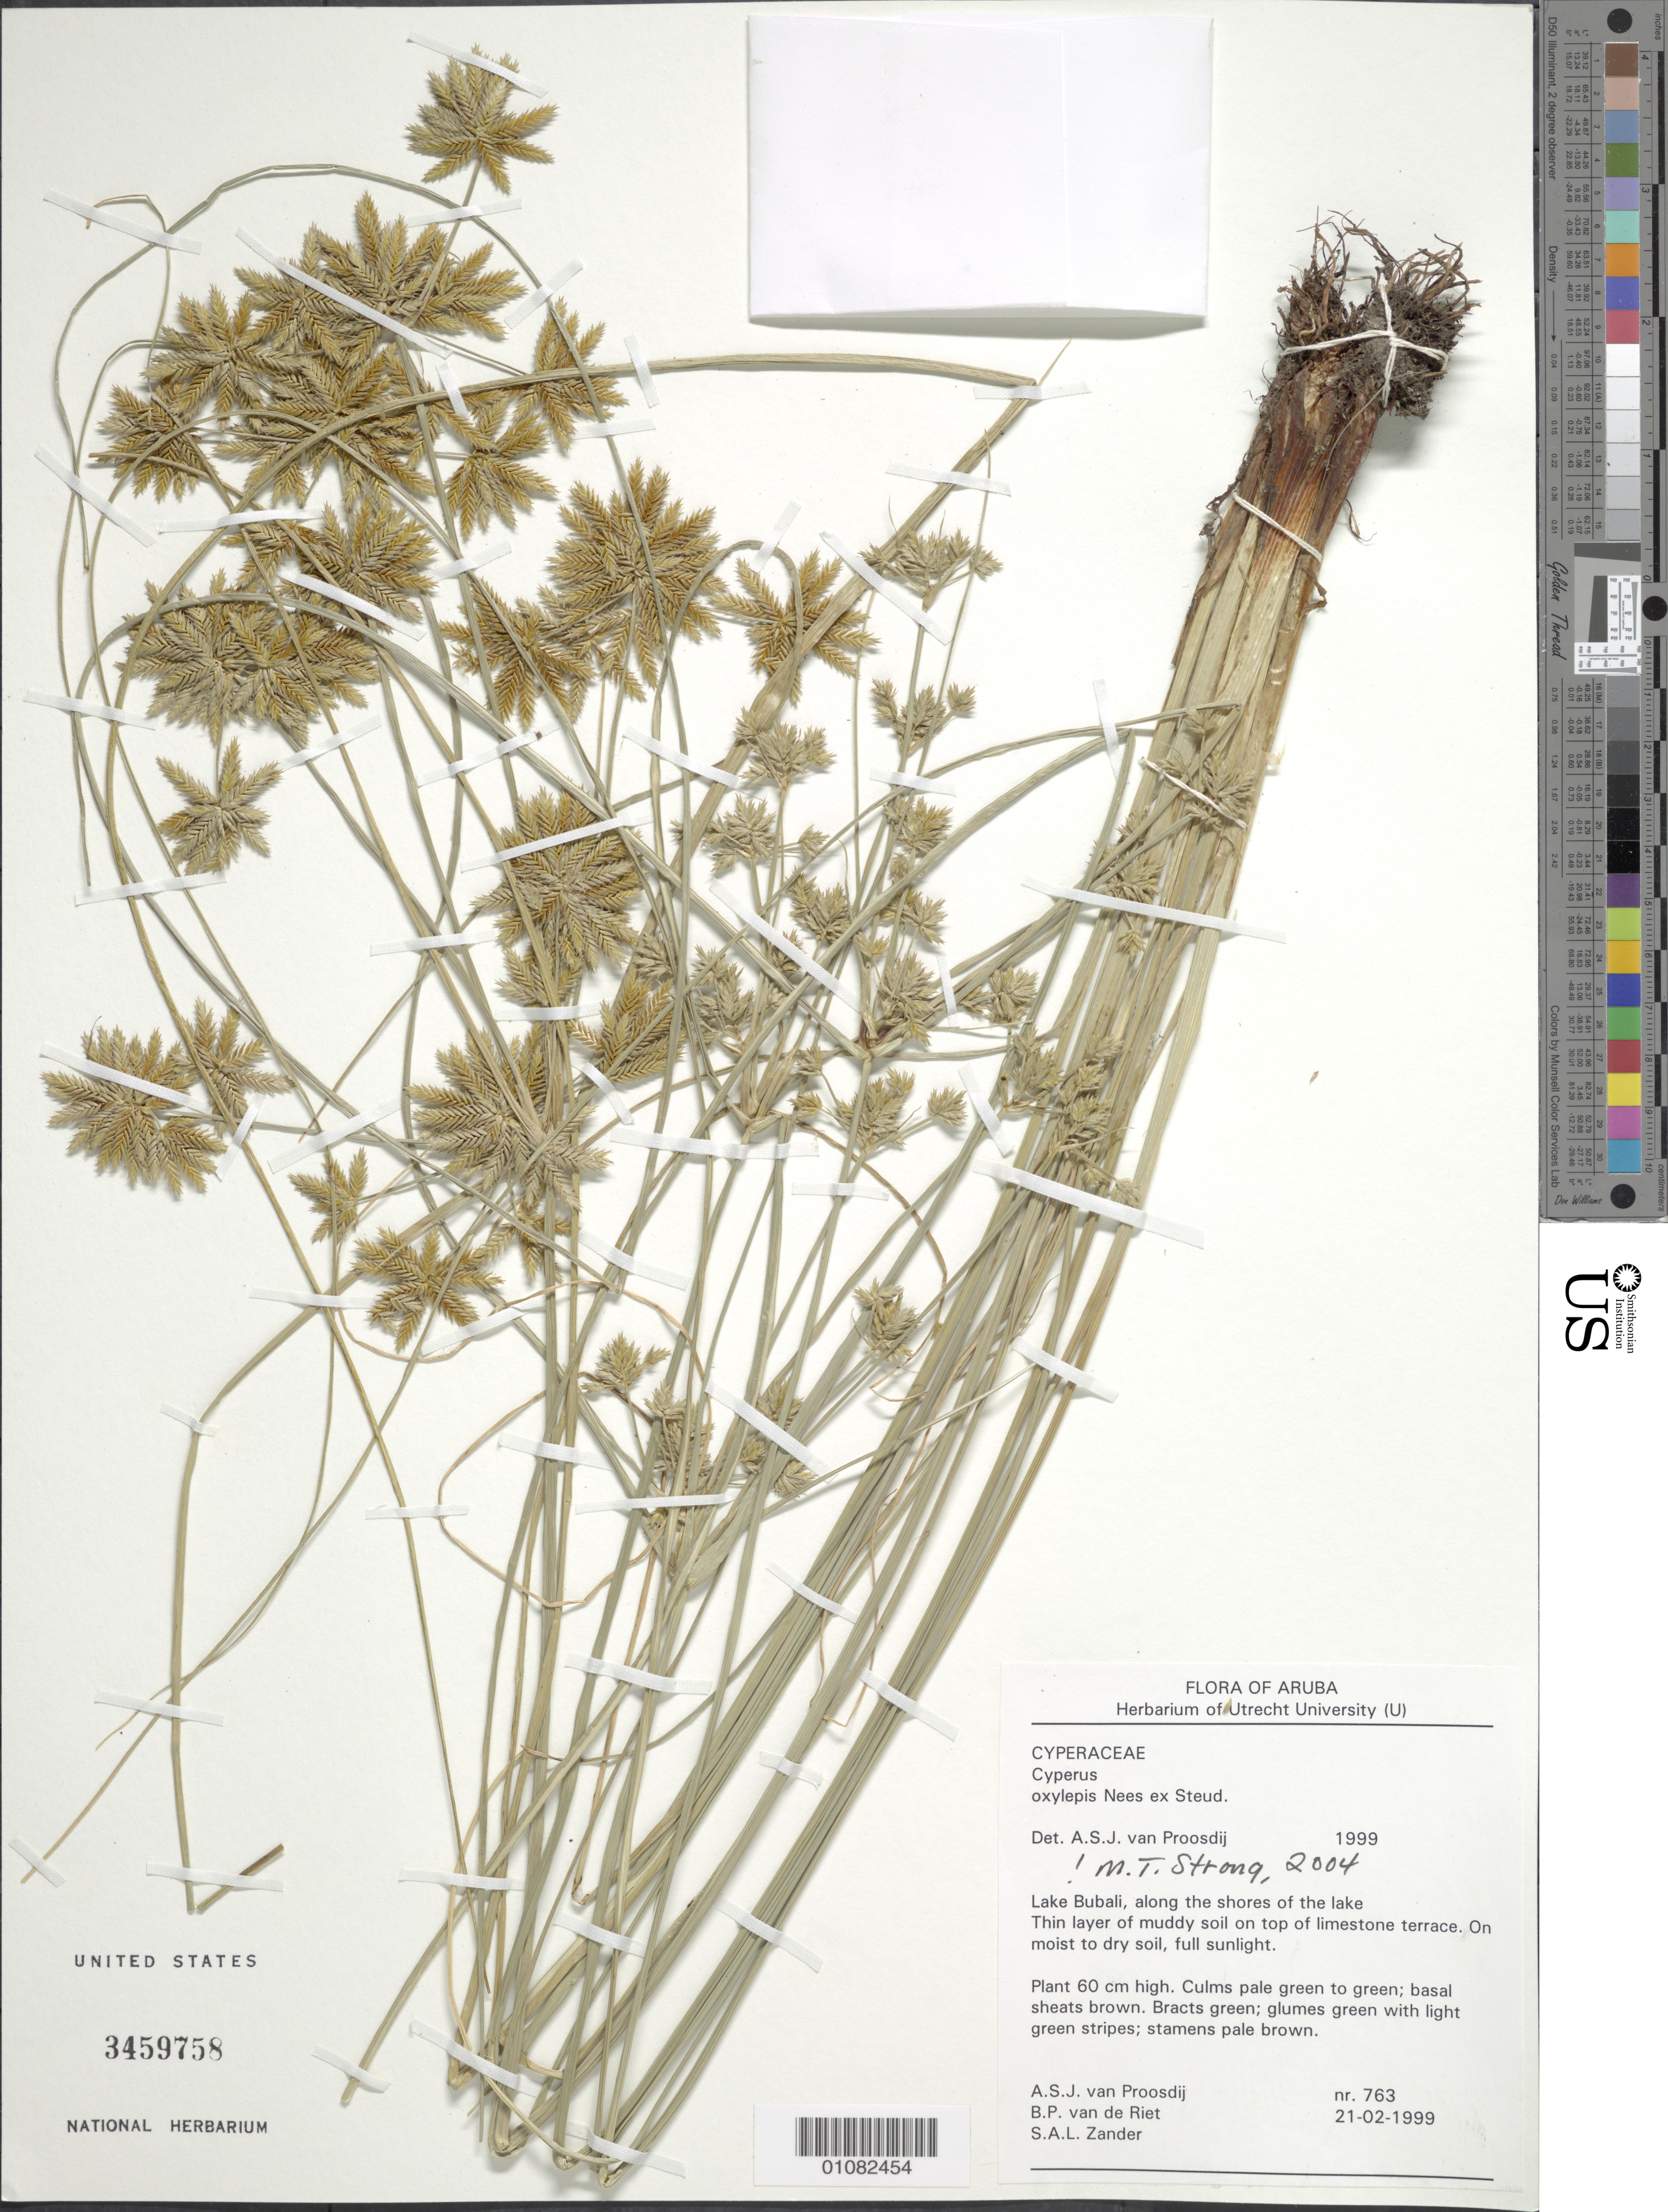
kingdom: Plantae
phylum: Tracheophyta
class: Liliopsida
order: Poales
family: Cyperaceae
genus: Cyperus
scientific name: Cyperus oxylepis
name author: Nees ex Steud.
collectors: A. Proosdij, B. Riet & S. Zander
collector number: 763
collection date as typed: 21 Feb 1999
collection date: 1999-02-21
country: Aruba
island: Aruba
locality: Lake Bubali, along the shores of the lake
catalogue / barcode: US 3459758